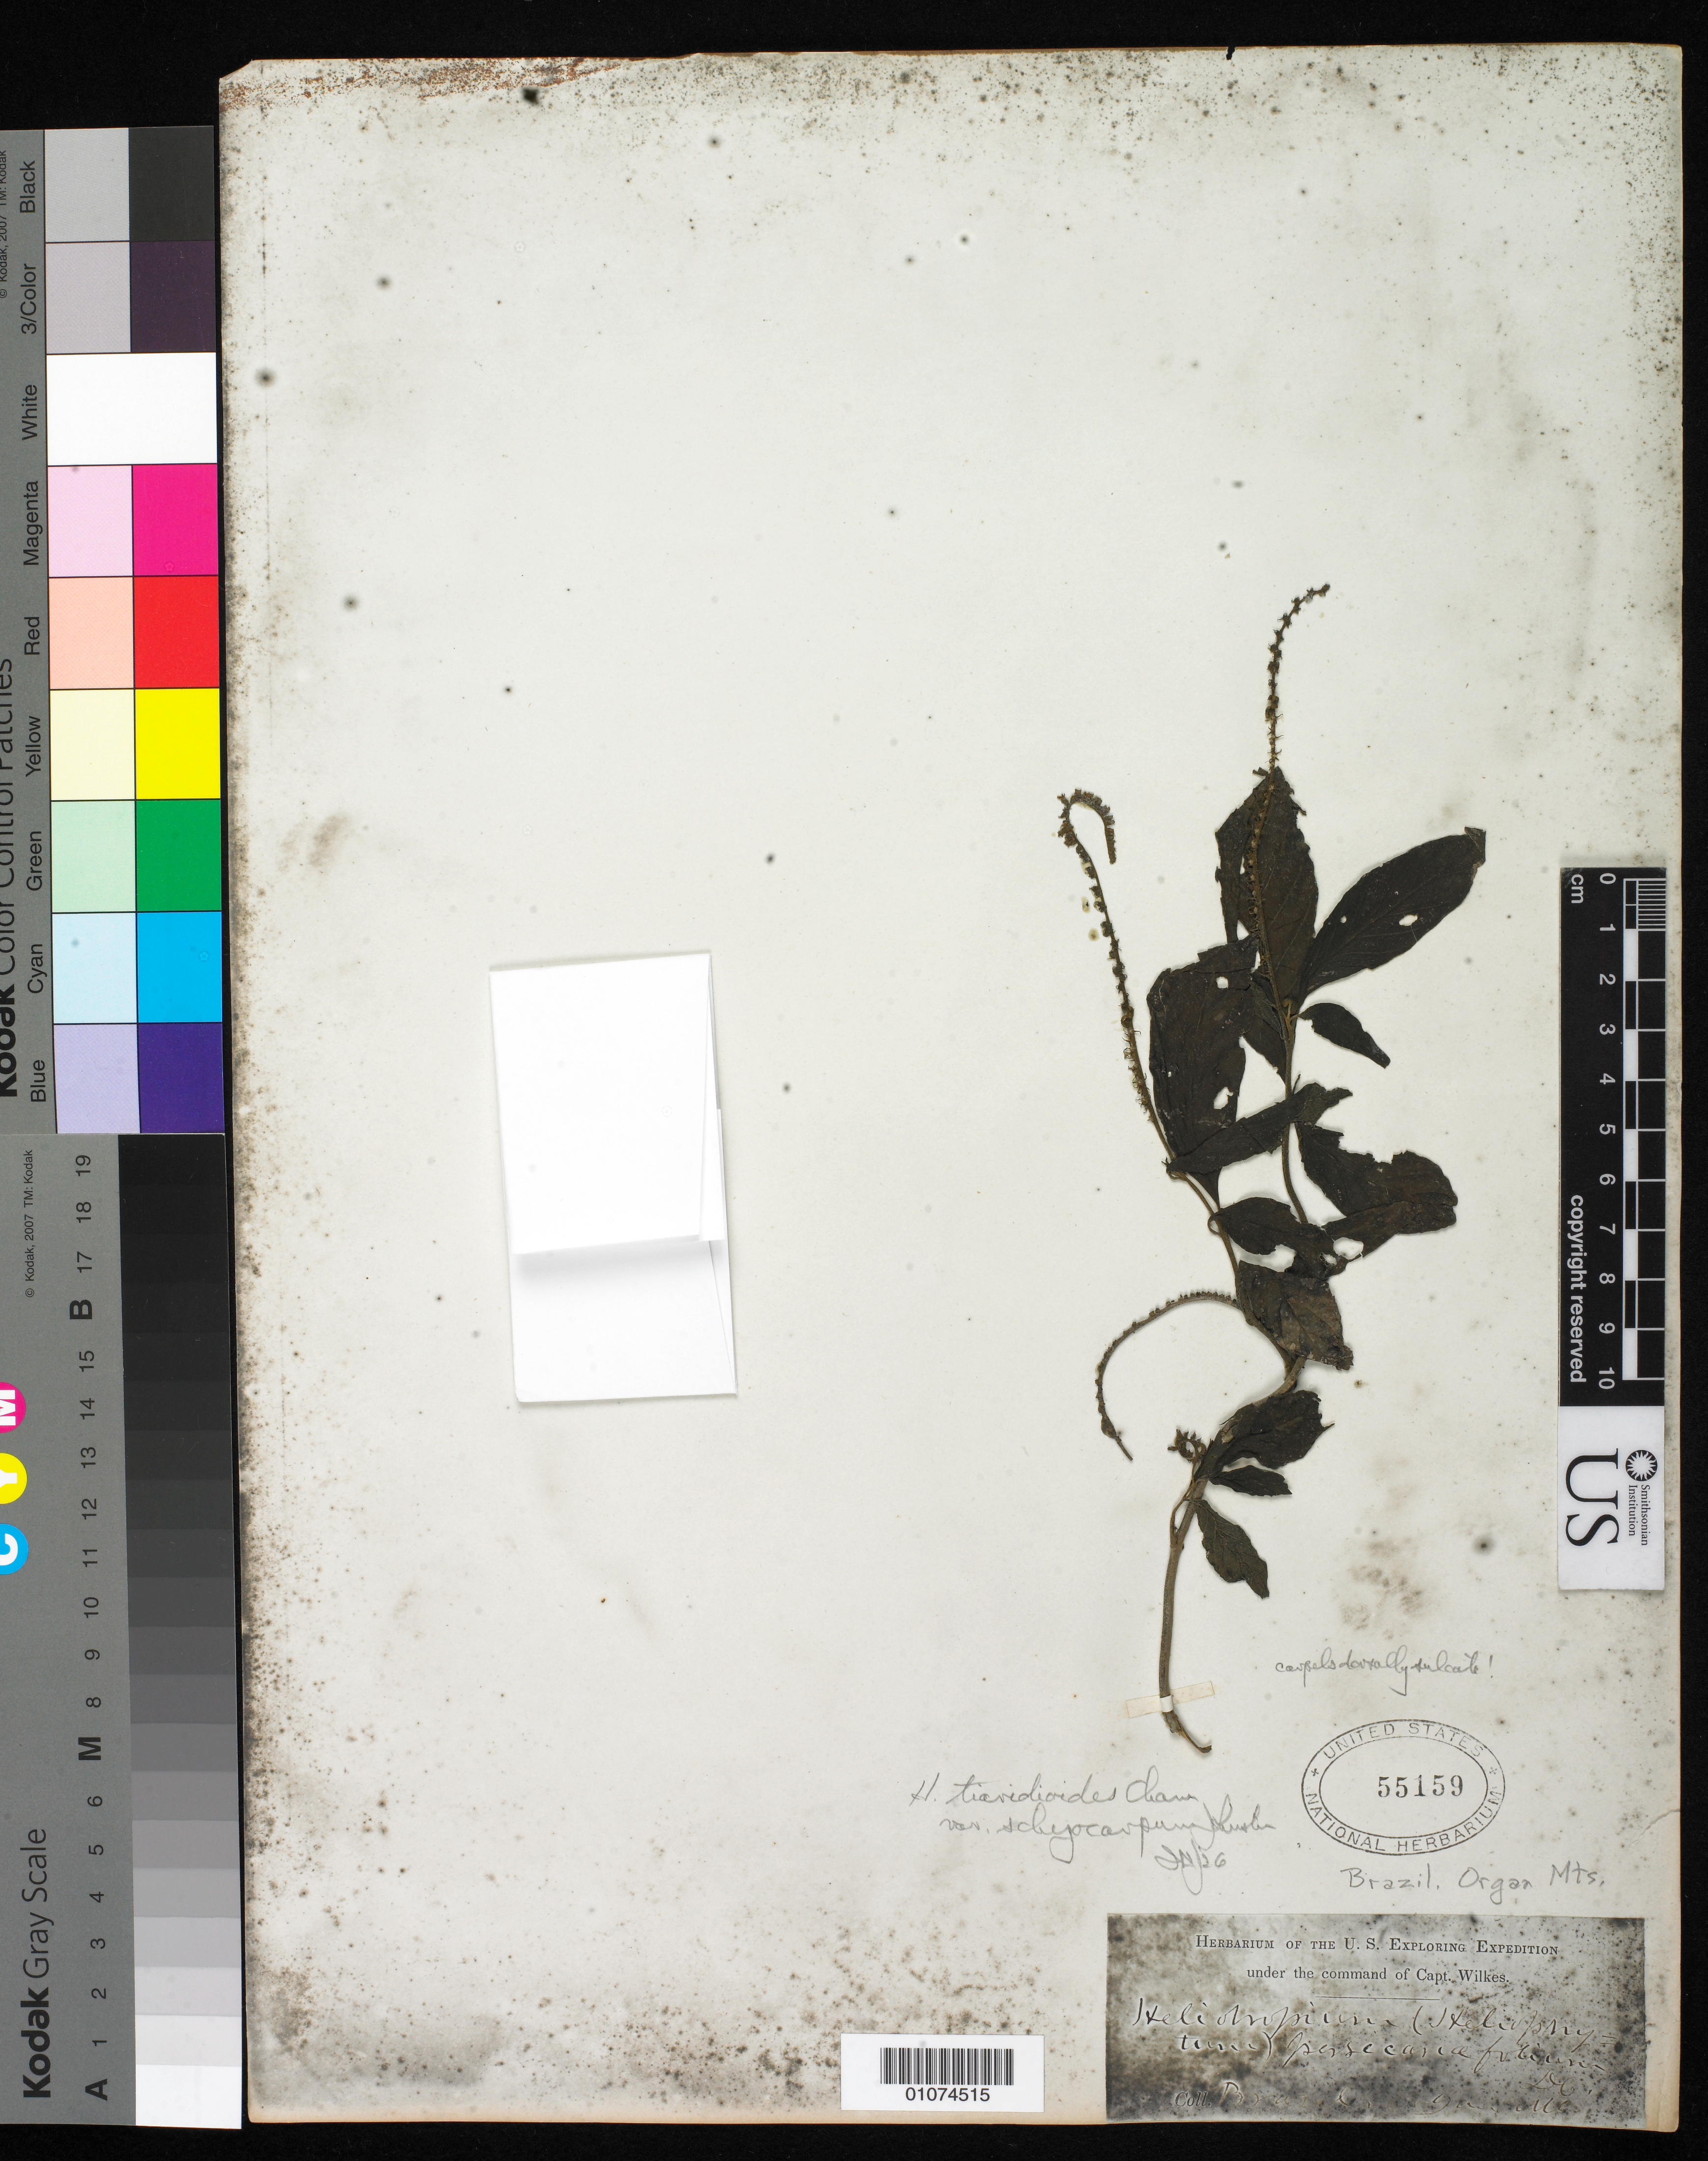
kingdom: Plantae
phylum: Tracheophyta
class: Magnoliopsida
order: Boraginales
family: Heliotropiaceae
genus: Heliotropium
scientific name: Heliotropium transalpinum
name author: Vell.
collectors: Wilkes Explor. Exped.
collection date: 1838/1842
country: Brazil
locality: Brazil, Orgon mts.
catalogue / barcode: US 55159